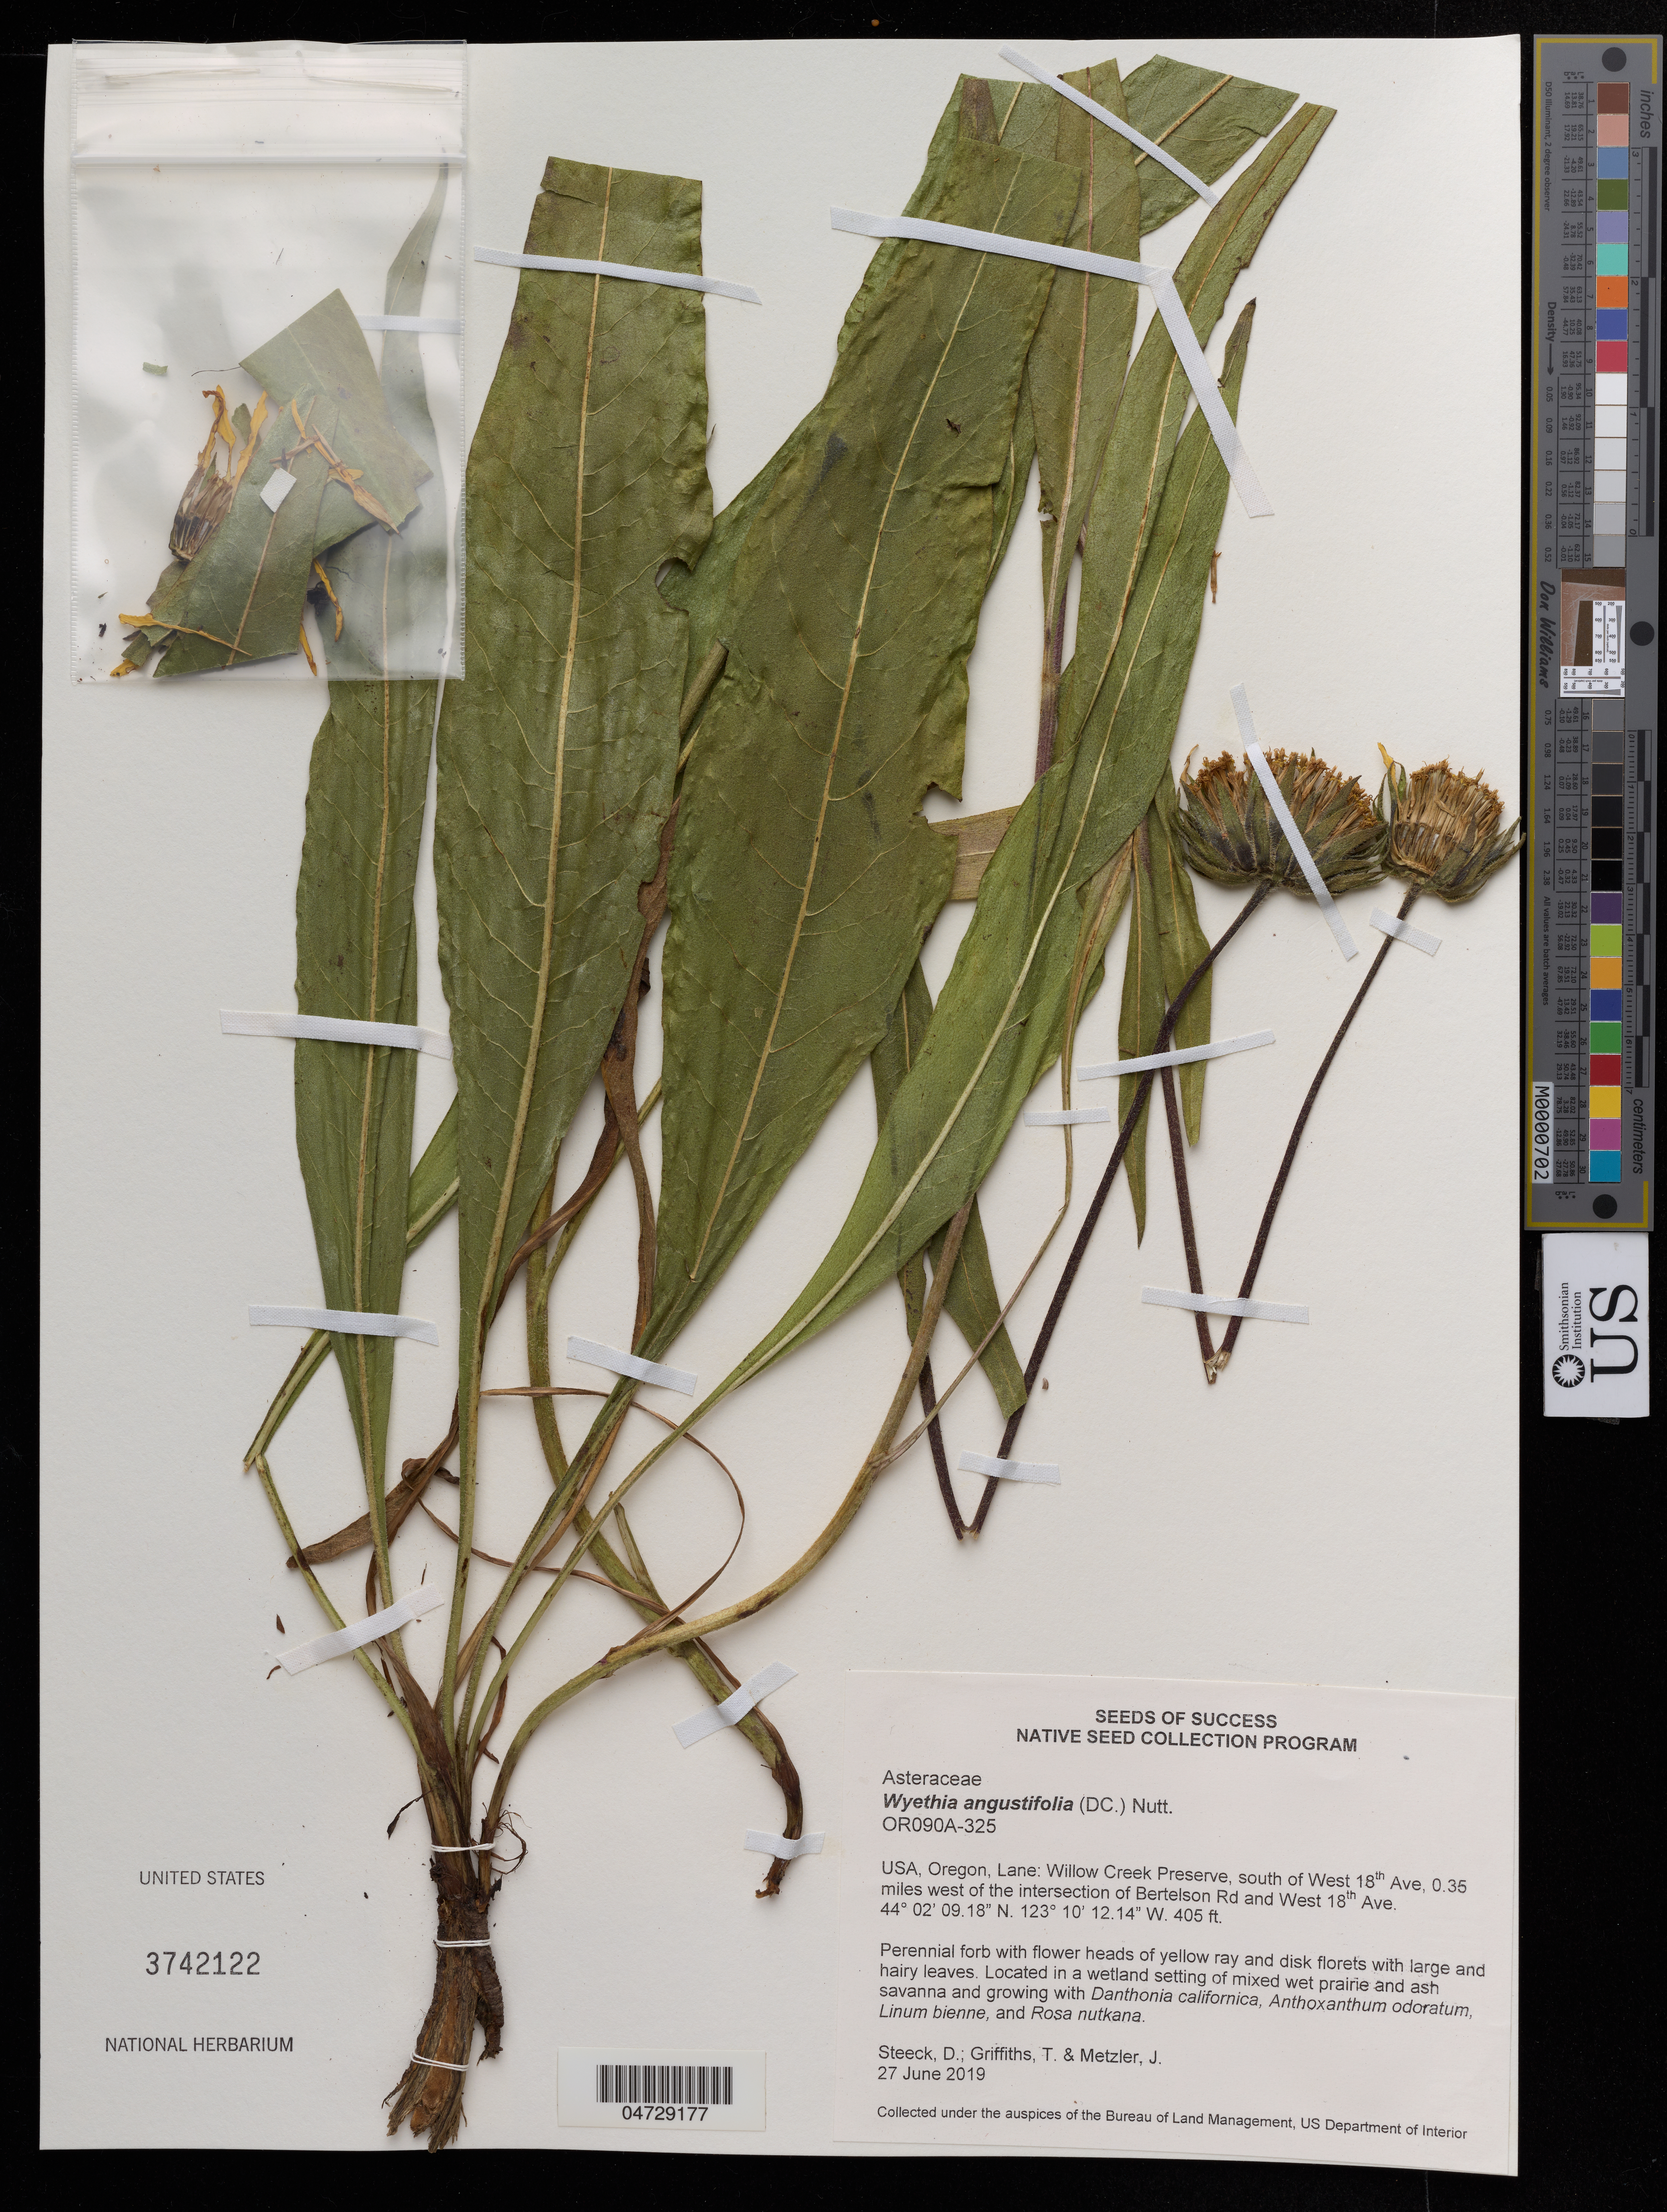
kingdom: Plantae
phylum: Tracheophyta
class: Magnoliopsida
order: Asterales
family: Asteraceae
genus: Wyethia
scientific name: Wyethia angustifolia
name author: (DC.) Nutt.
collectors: D. Steeck, T. Griffith & J. Metzler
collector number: OR090A-325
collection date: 2019-06-27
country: United States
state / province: Oregon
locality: Lane: Willow Creek Preserve, south of West 18 th Ave, 0.35 miles west of the intersection of Bertelson Rd and West 18th Ave.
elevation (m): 123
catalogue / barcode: US 3742122